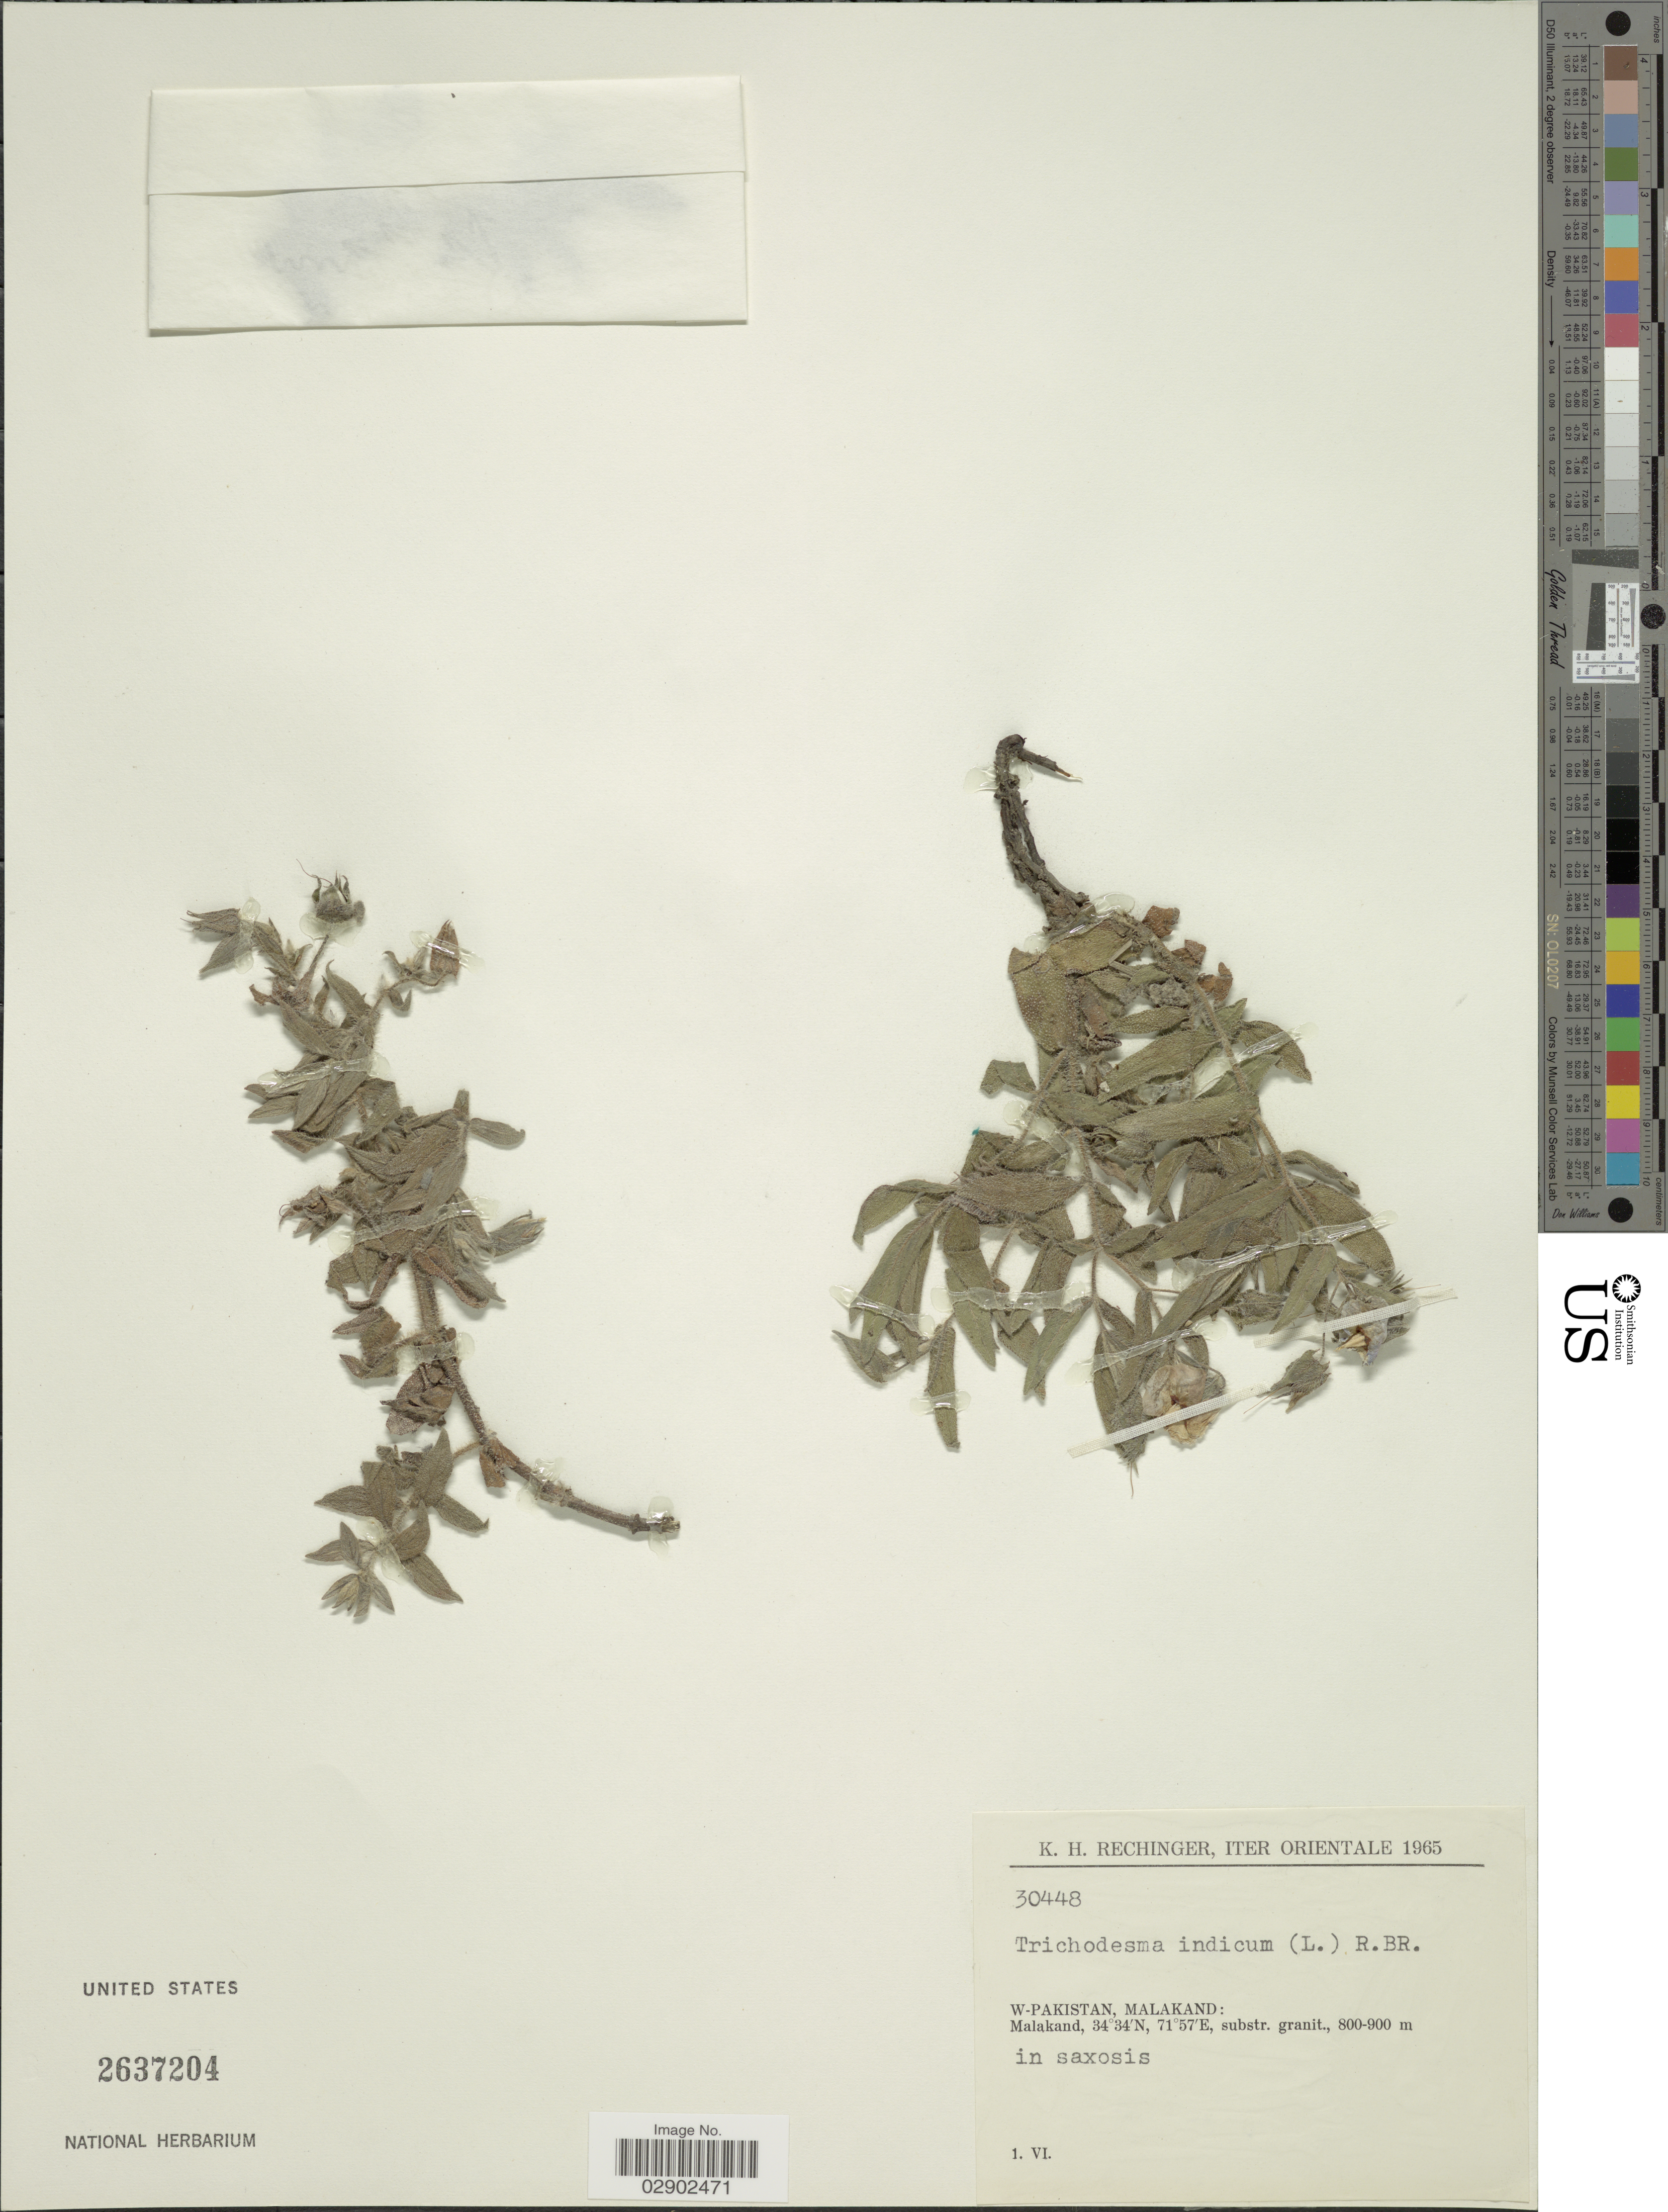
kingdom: Plantae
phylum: Tracheophyta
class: Magnoliopsida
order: Boraginales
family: Boraginaceae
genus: Trichodesma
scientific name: Trichodesma indicum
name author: (L.) Lehm.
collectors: K. H. Rechinger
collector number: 30448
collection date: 1965-06-01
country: Pakistan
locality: Iter Orientale. W-Pakistan, Malakand: Malakand.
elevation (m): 800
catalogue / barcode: US 2637204